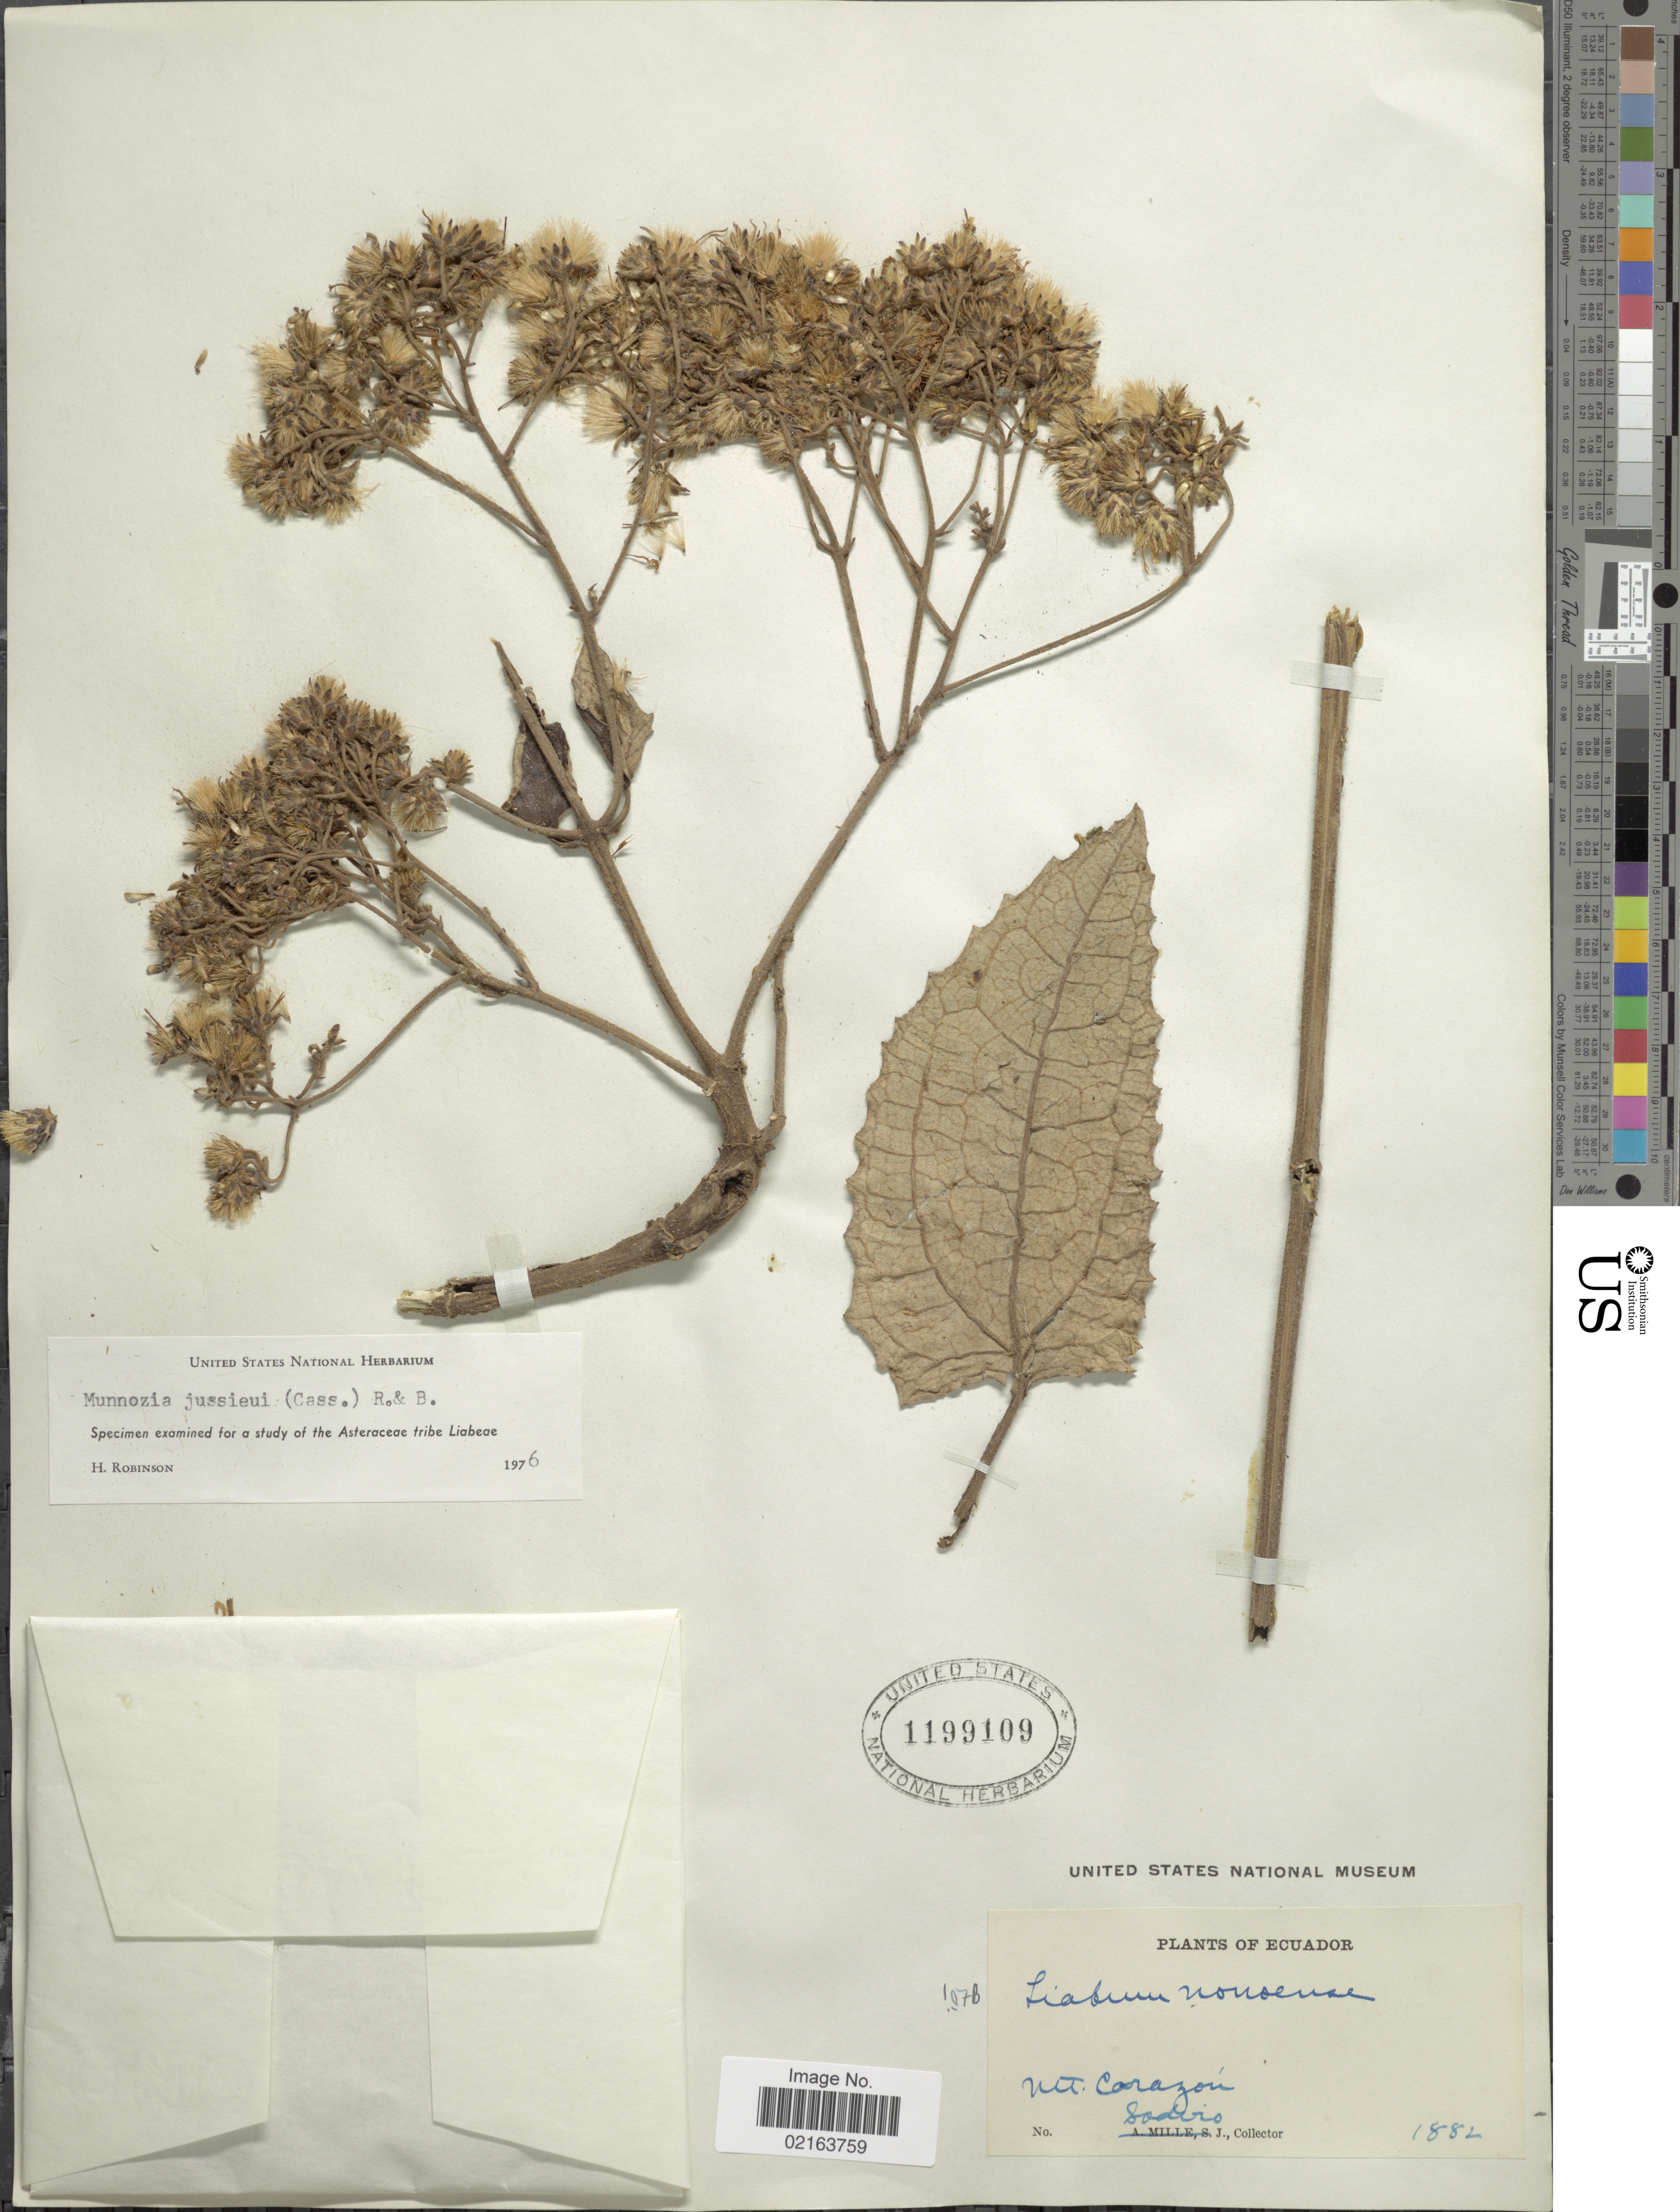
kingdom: Plantae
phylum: Tracheophyta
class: Magnoliopsida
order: Asterales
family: Asteraceae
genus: Munnozia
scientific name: Munnozia jussieui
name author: (Cass.) H. Rob. & Brettell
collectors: Sodiro, --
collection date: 1882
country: Ecuador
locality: Mt. Corazon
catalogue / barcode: US 1199109